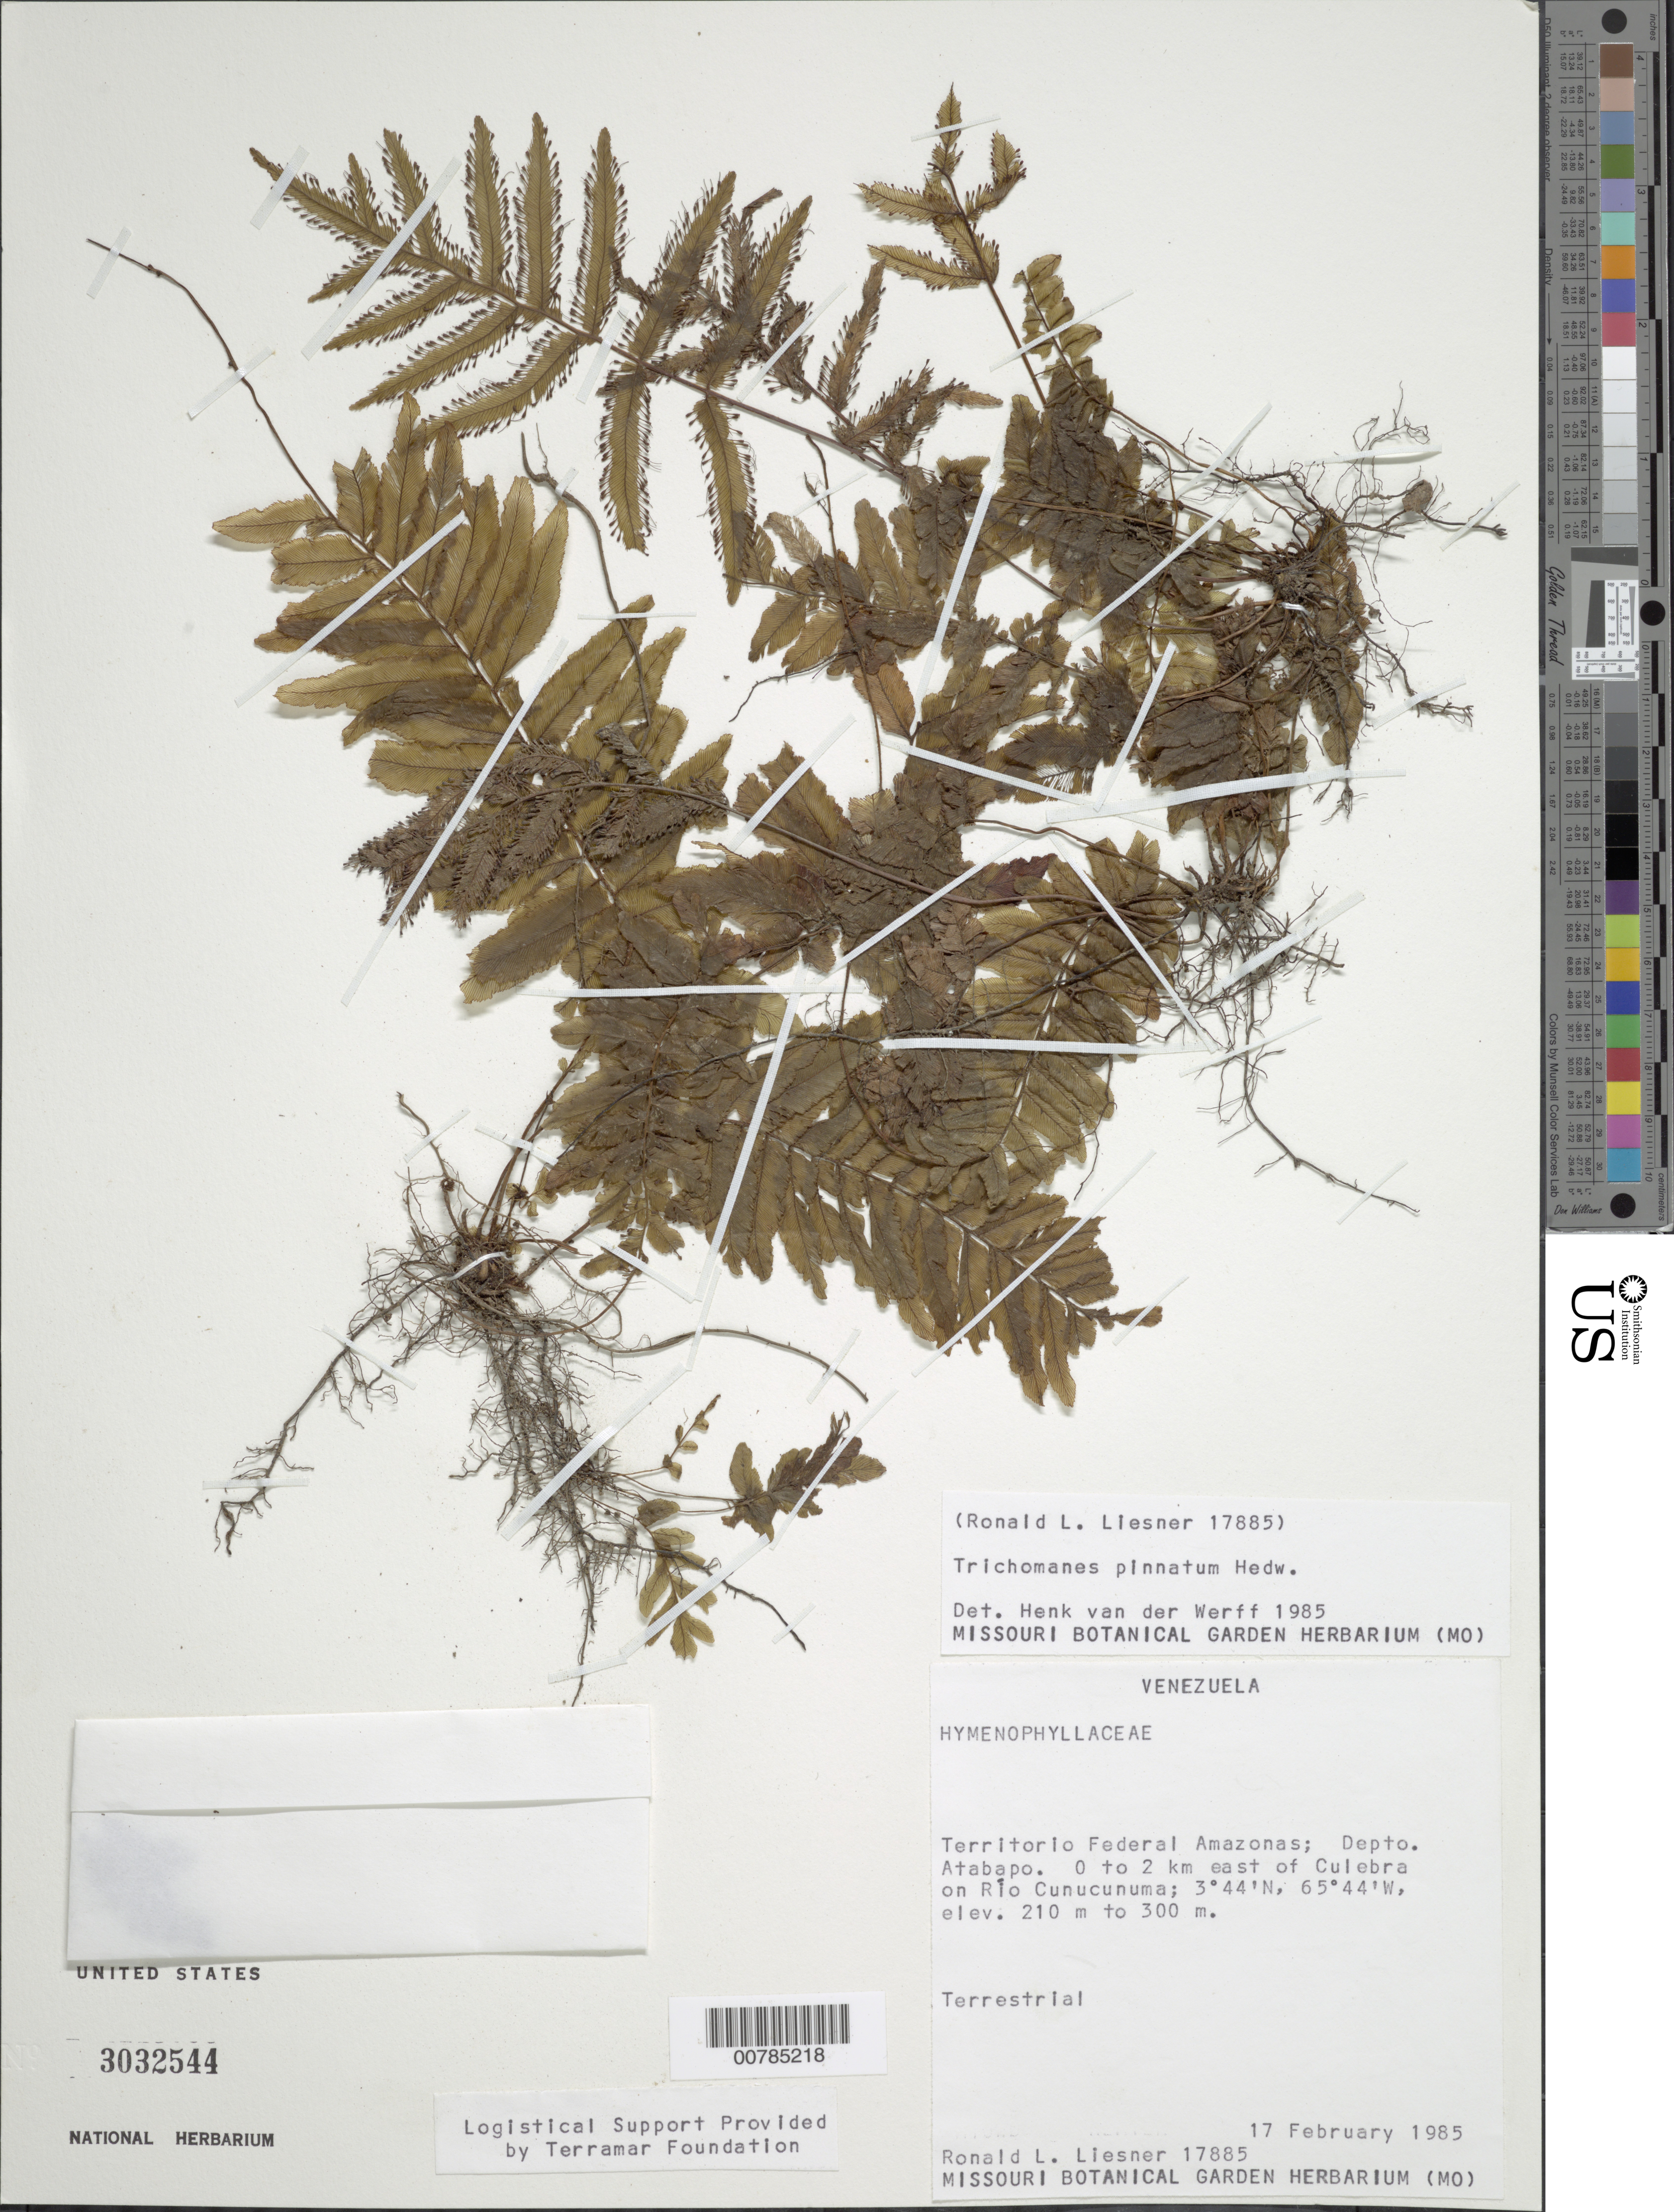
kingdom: Plantae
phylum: Tracheophyta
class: Polypodiopsida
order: Hymenophyllales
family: Hymenophyllaceae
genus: Trichomanes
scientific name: Trichomanes pinnatum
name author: Hedw.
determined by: van der Werff, H., (MO), Missouri Botanical Garden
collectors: R. L. Liesner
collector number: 17885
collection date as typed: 17-Feb-85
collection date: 1985-02-17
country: Venezuela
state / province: Amazonas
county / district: Atabapo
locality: Río Cunucunuma, 0 to 2 km east of Culebra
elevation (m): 210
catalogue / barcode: US 3032544